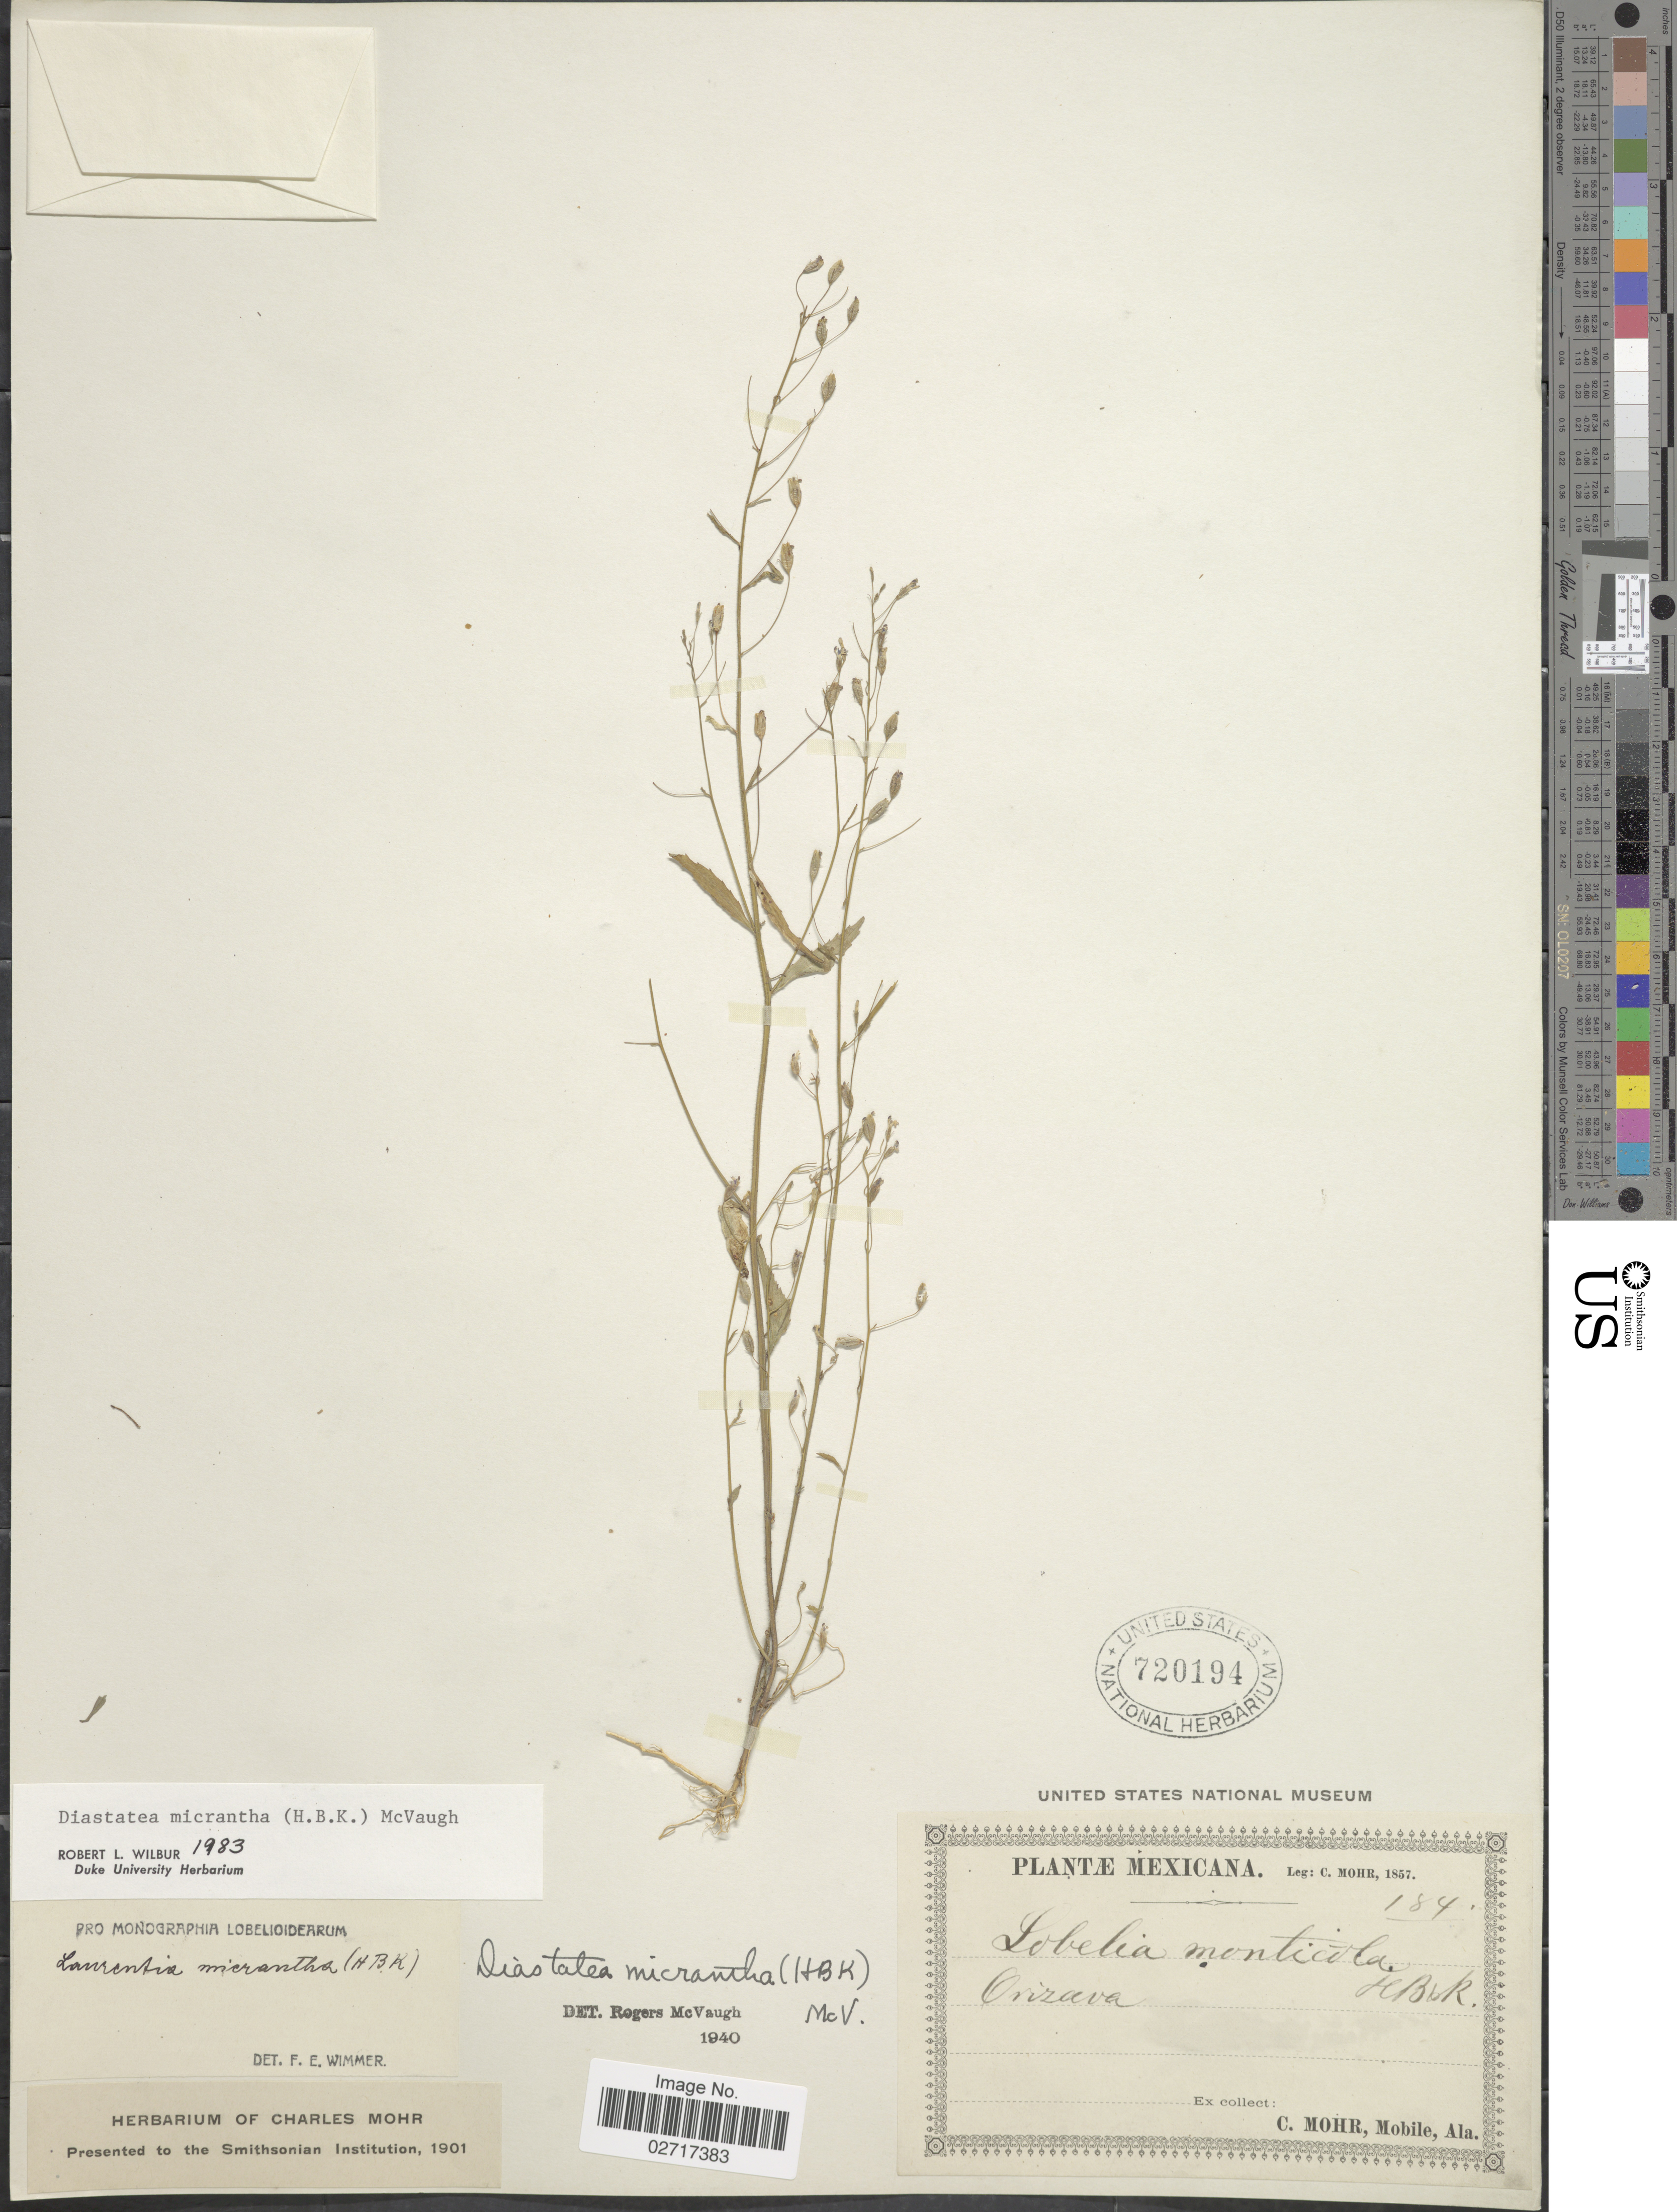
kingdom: Plantae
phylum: Tracheophyta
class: Magnoliopsida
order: Asterales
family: Campanulaceae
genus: Diastatea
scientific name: Diastatea micrantha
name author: (Kunth) McVaugh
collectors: C. T. Mohr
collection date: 1857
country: Mexico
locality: Orizava.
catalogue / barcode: US 720194